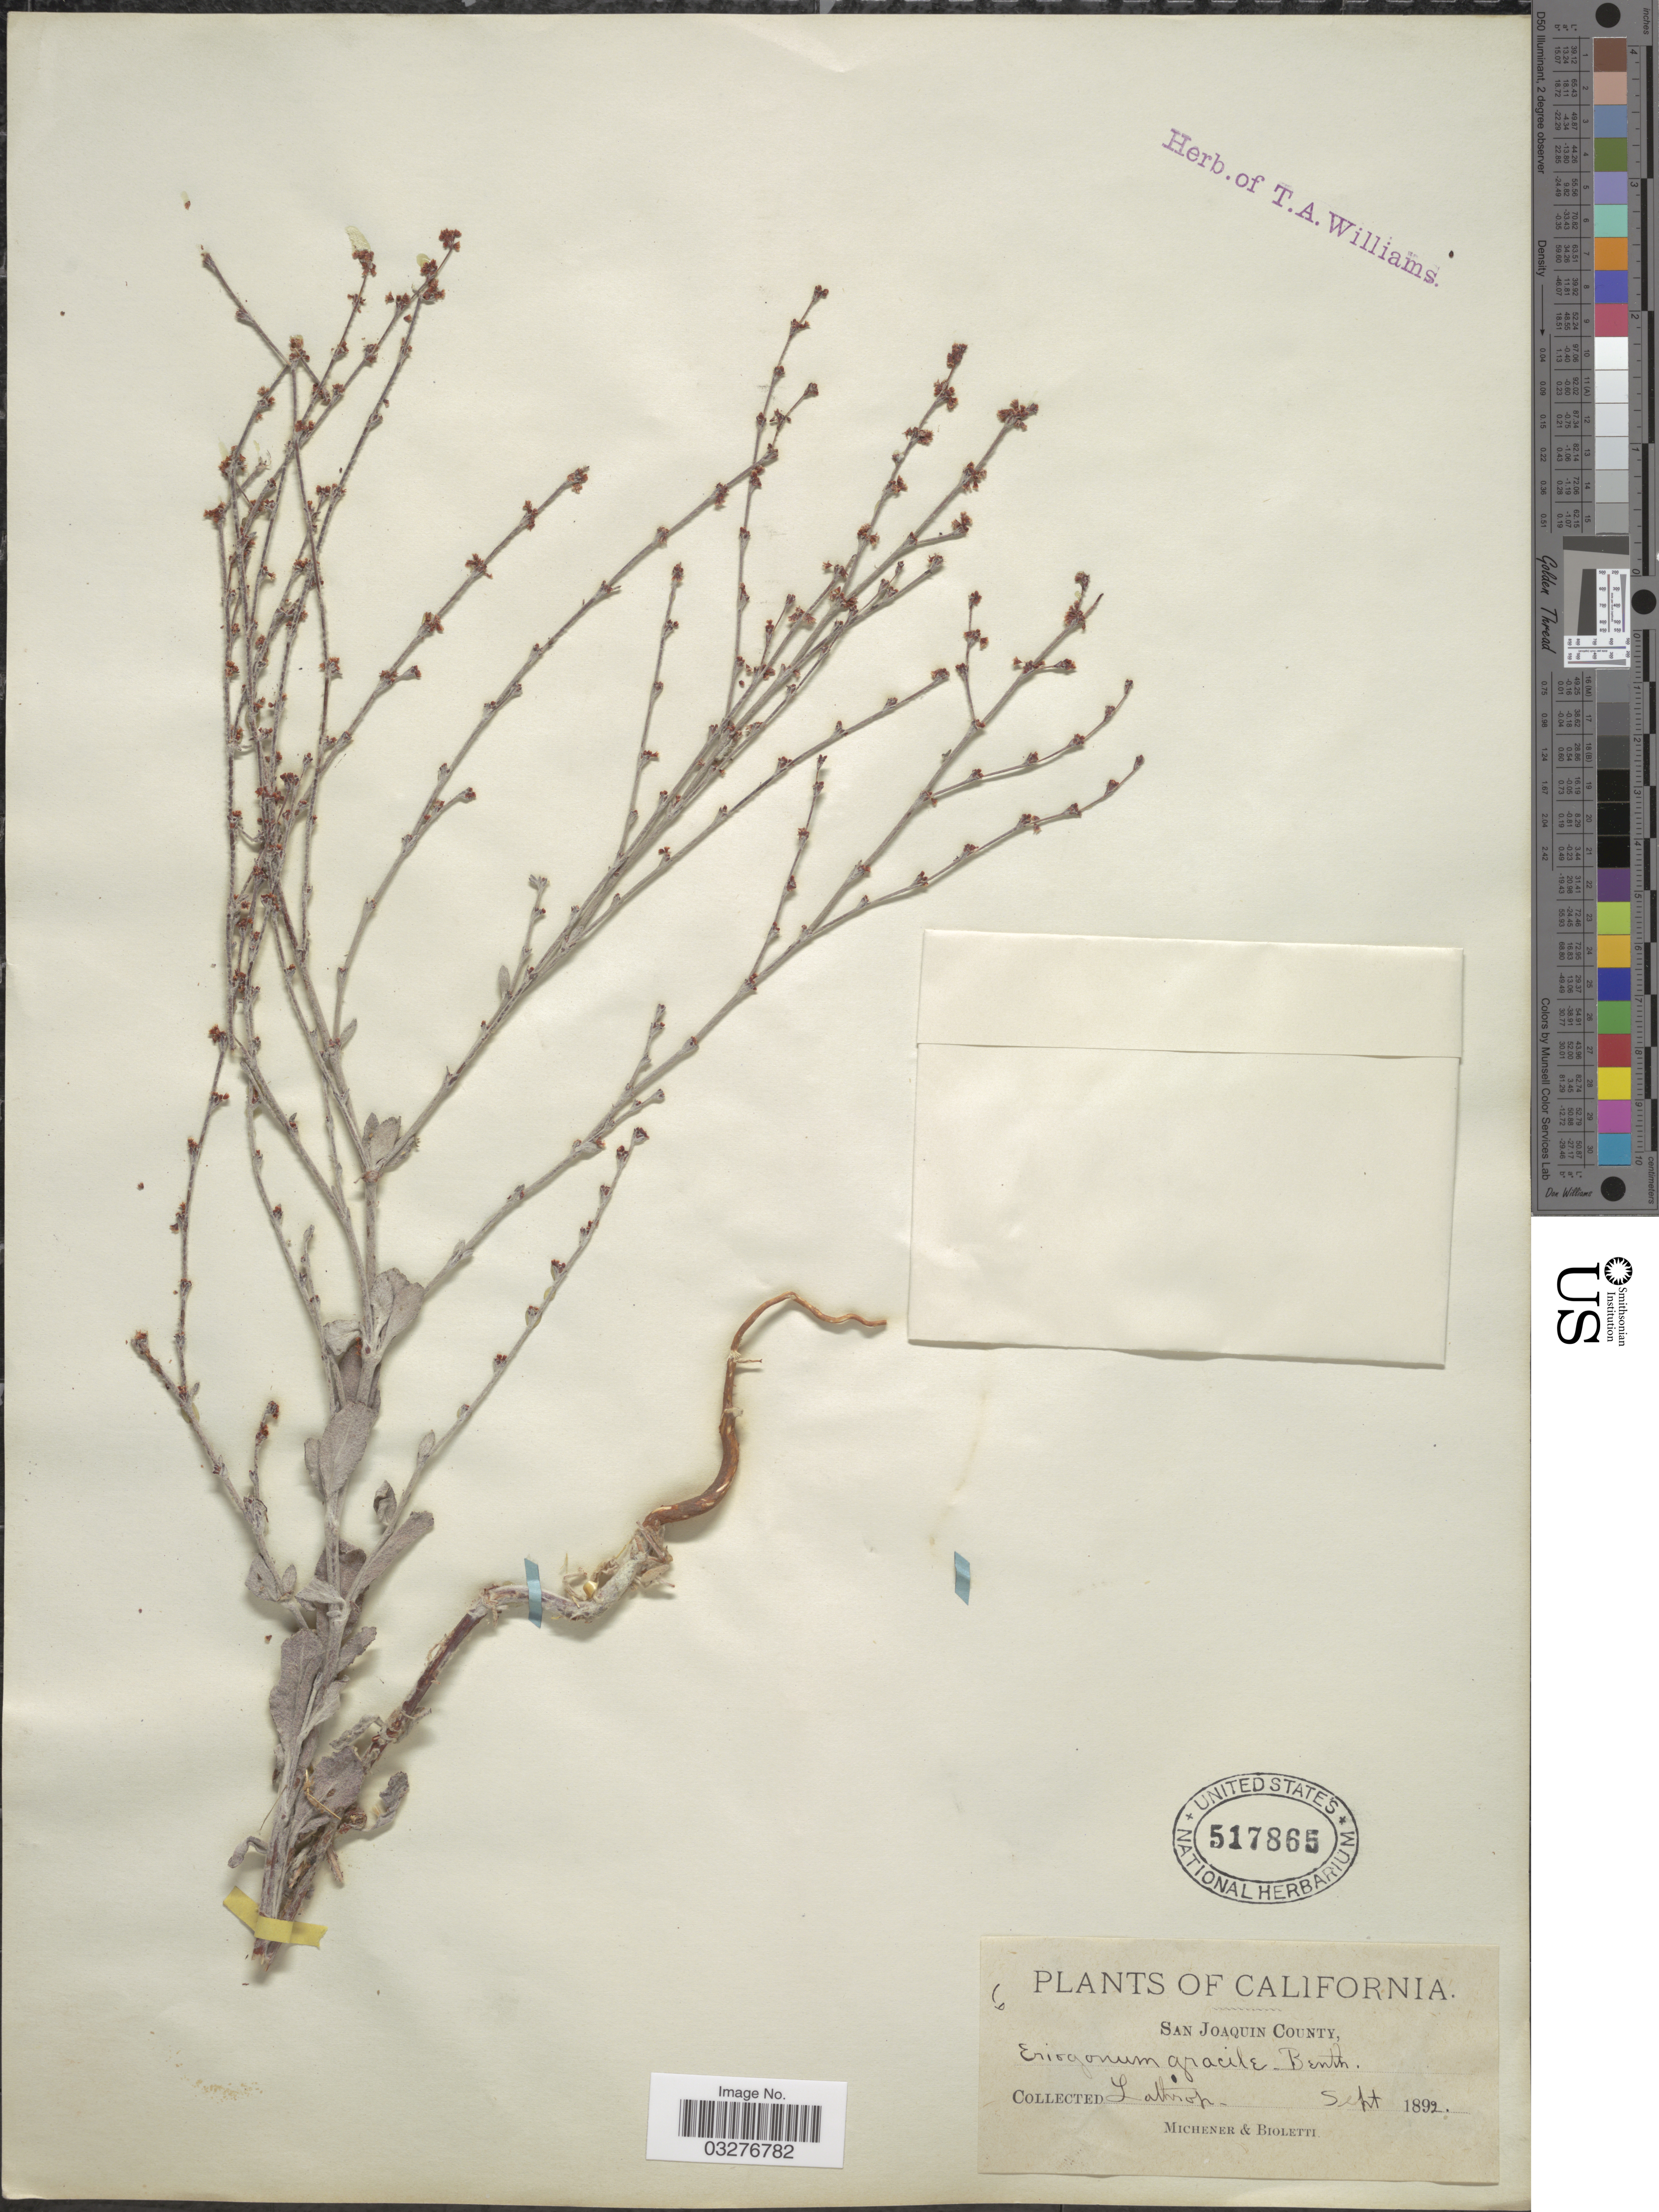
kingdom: Plantae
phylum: Tracheophyta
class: Magnoliopsida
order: Caryophyllales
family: Polygonaceae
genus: Eriogonum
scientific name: Eriogonum gracile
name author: Benth.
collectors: -. Lathrop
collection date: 1892-09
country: United States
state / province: California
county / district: San Joaquin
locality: San Joaquin County.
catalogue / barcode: US 517865